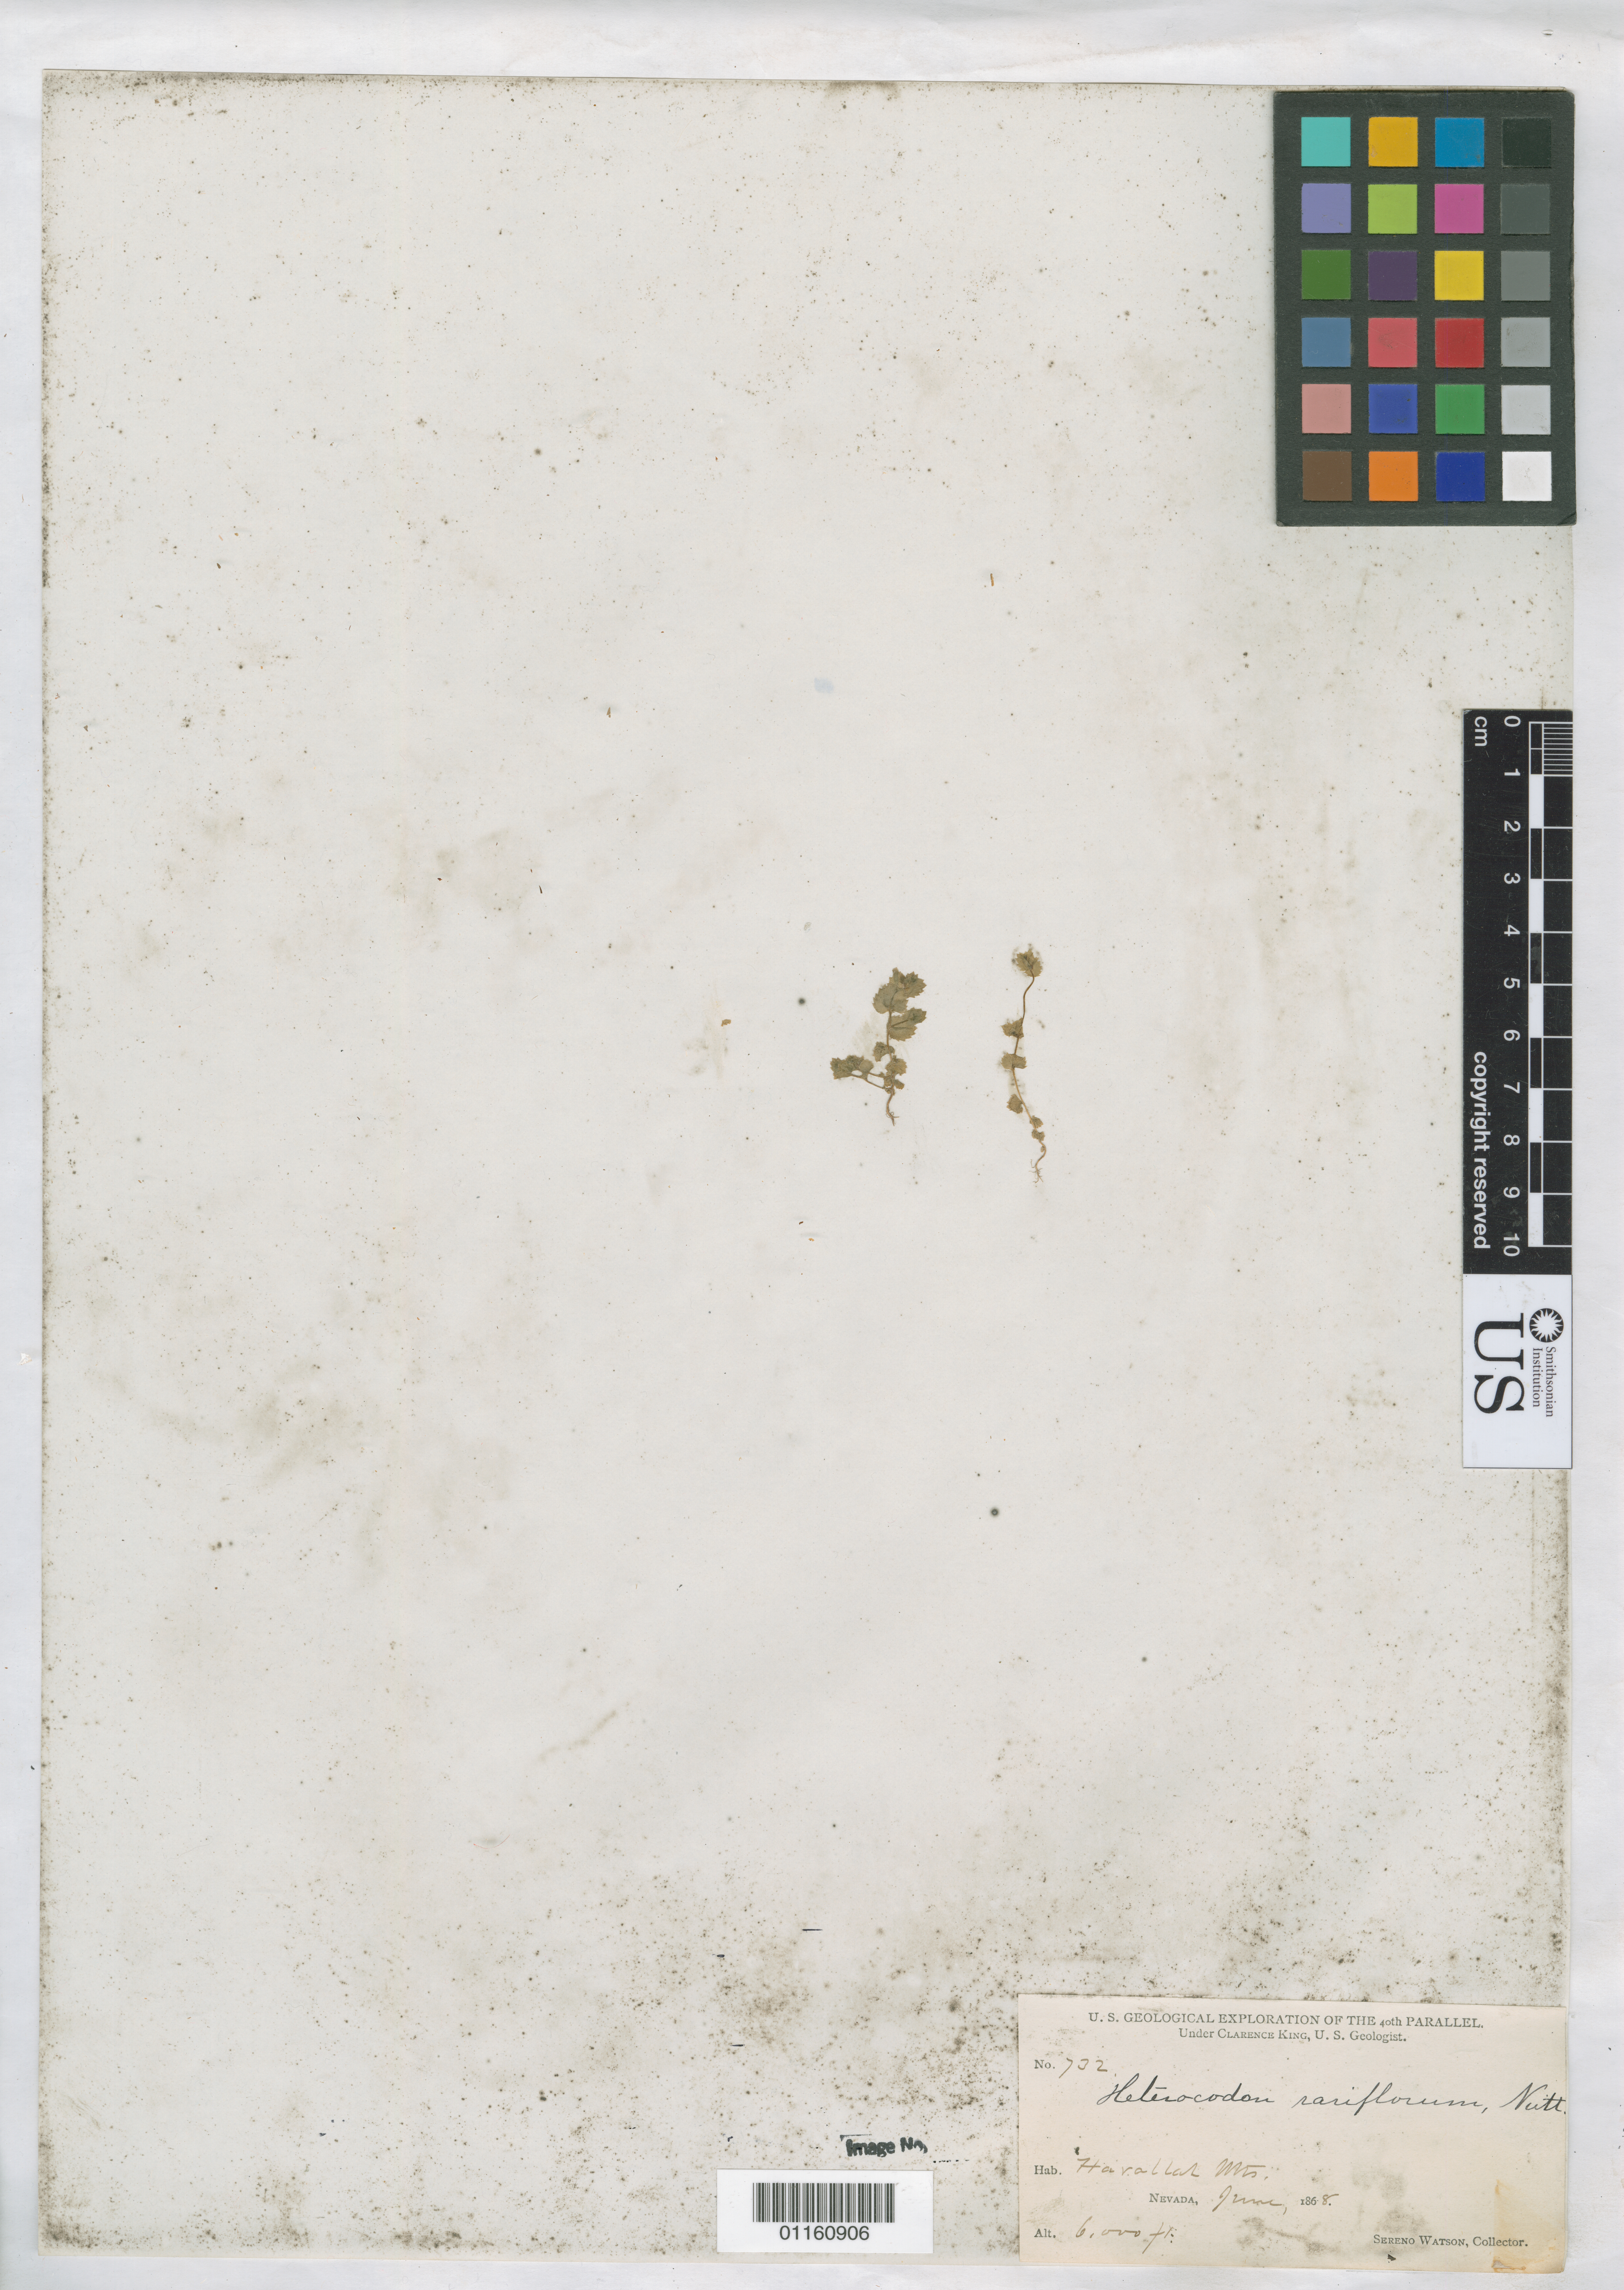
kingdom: Plantae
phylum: Tracheophyta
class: Magnoliopsida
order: Asterales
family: Campanulaceae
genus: Heterocodon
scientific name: Heterocodon rariflorum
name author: Nutt.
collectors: S. Watson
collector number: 732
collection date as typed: Jun 1868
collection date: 1868-06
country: United States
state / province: Nevada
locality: Havalah Mts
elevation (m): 1829